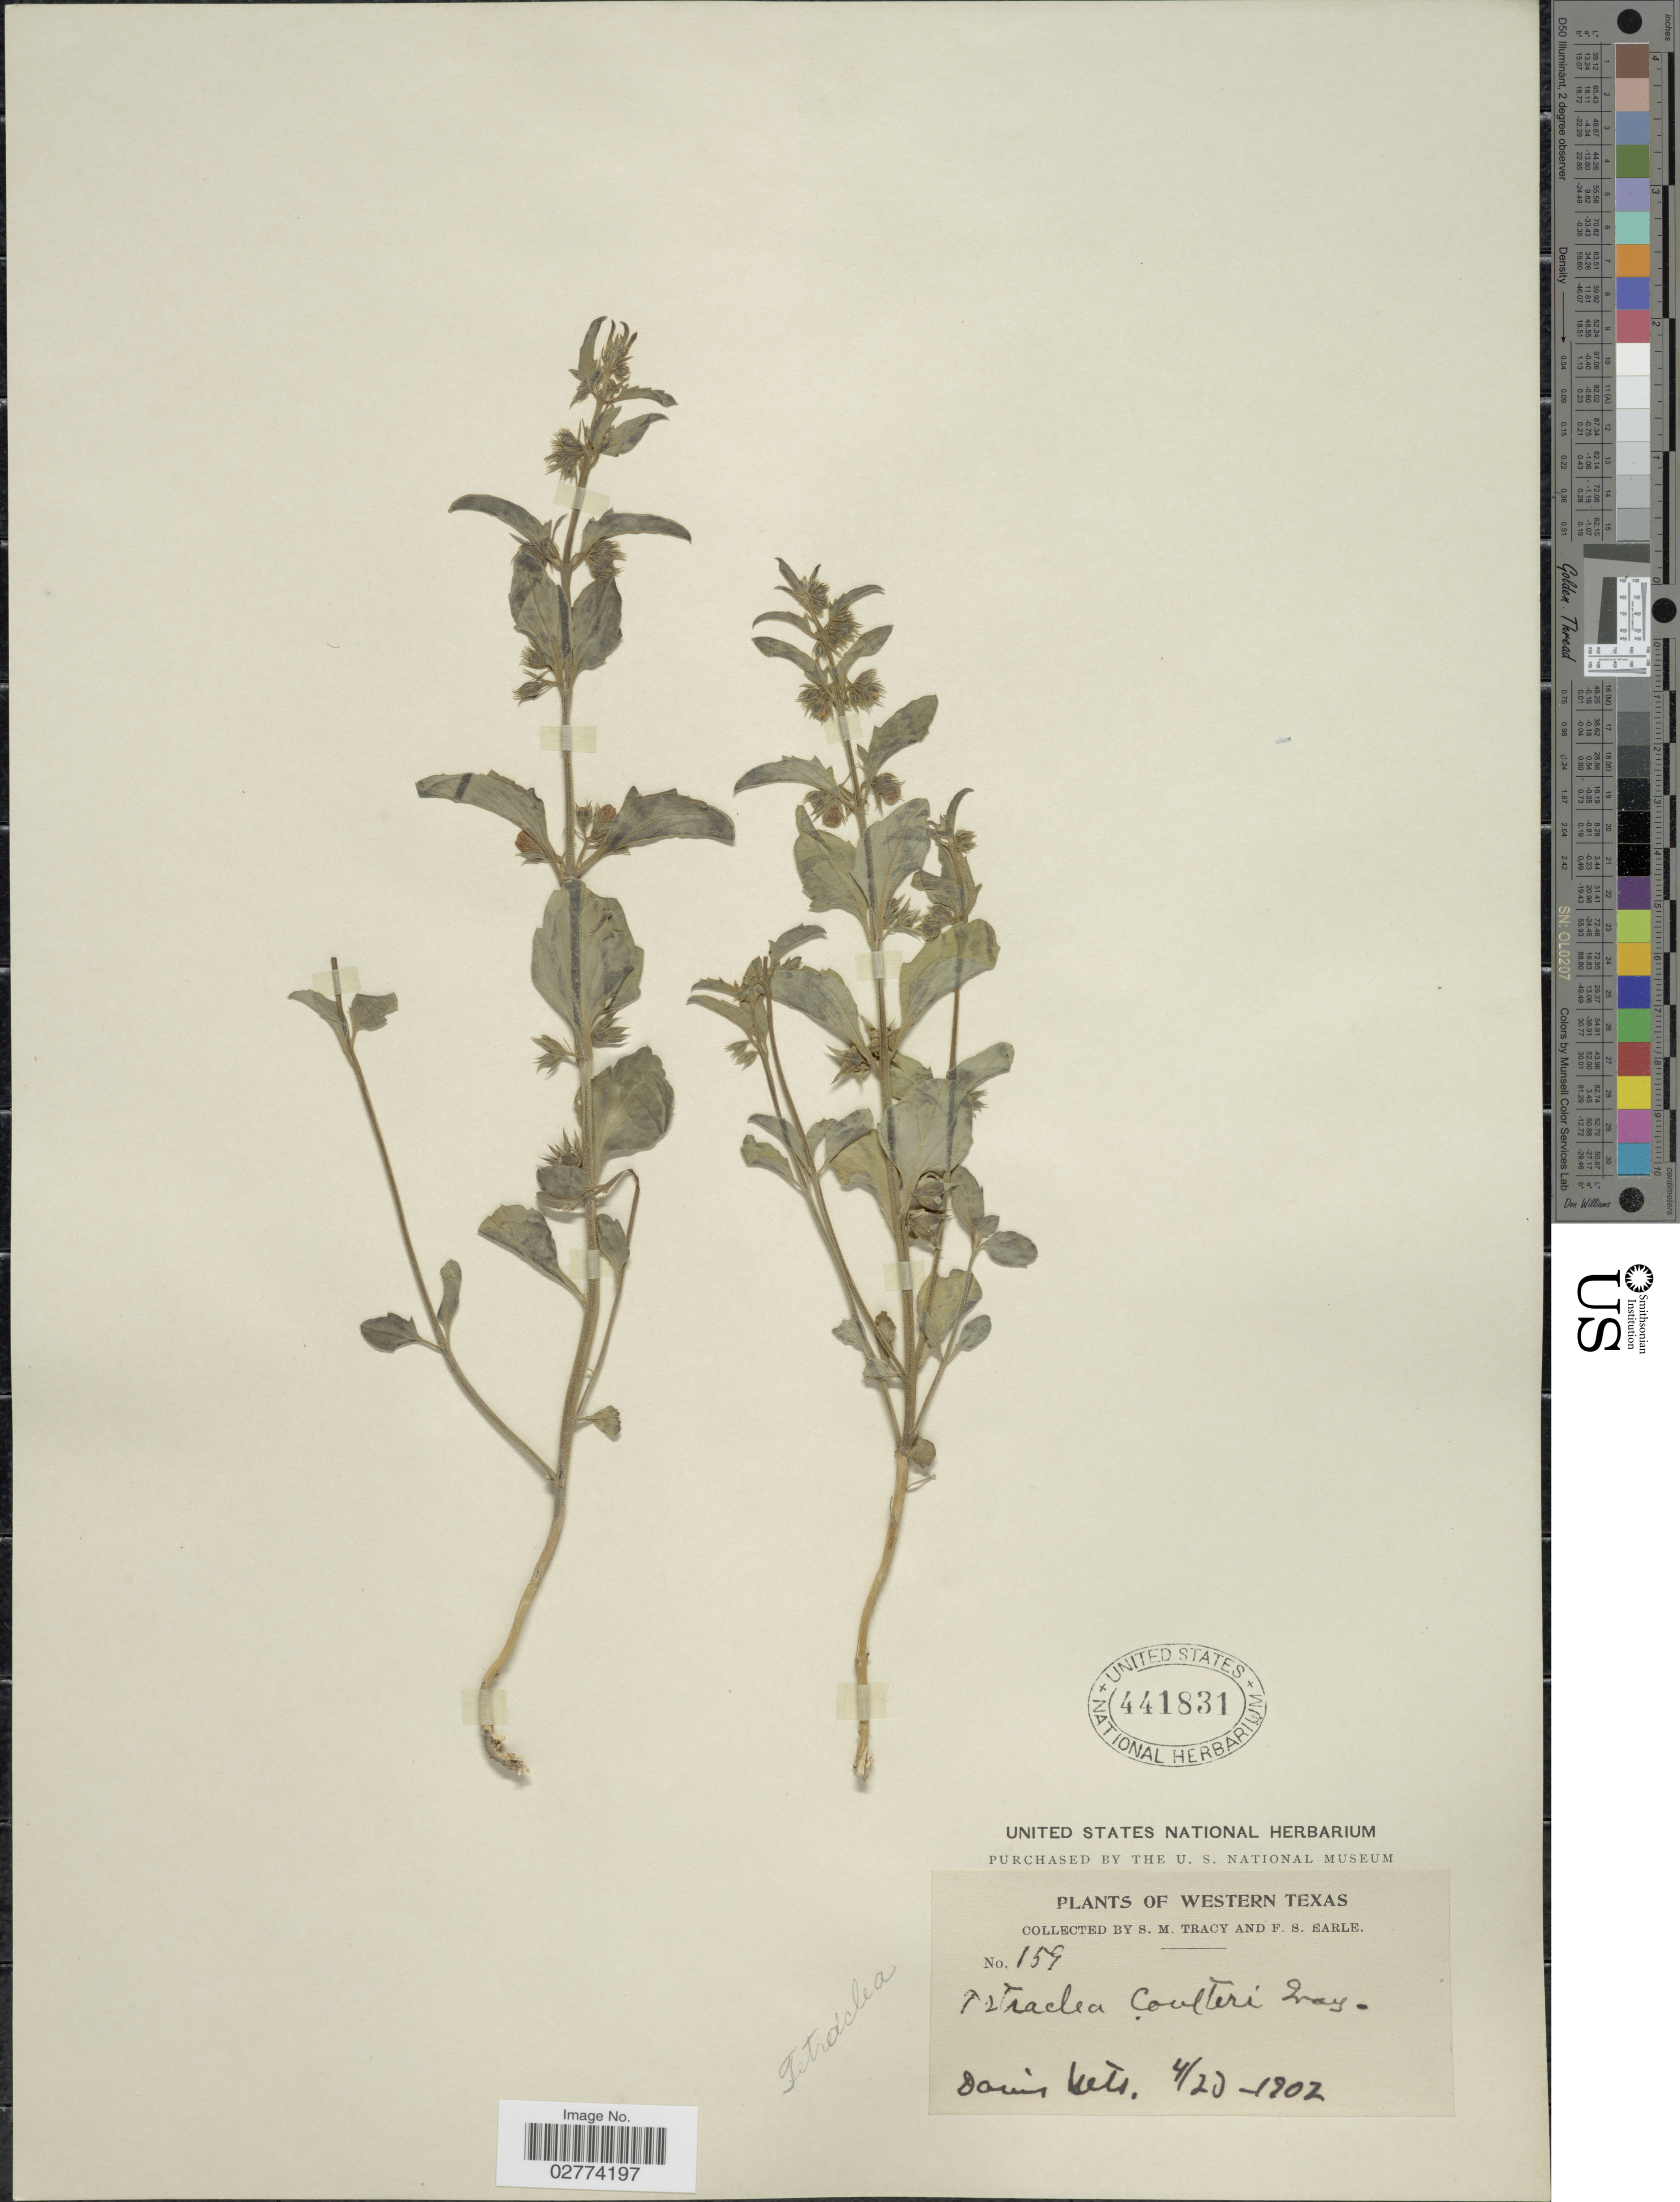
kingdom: Plantae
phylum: Tracheophyta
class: Magnoliopsida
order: Lamiales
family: Lamiaceae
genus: Tetraclea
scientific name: Tetraclea coulteri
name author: A. Gray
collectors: S. M. Tracy & F. S. Earle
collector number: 159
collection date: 1902-04-28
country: United States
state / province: Texas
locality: Western Texas, Davis Mts.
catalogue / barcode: US 441831